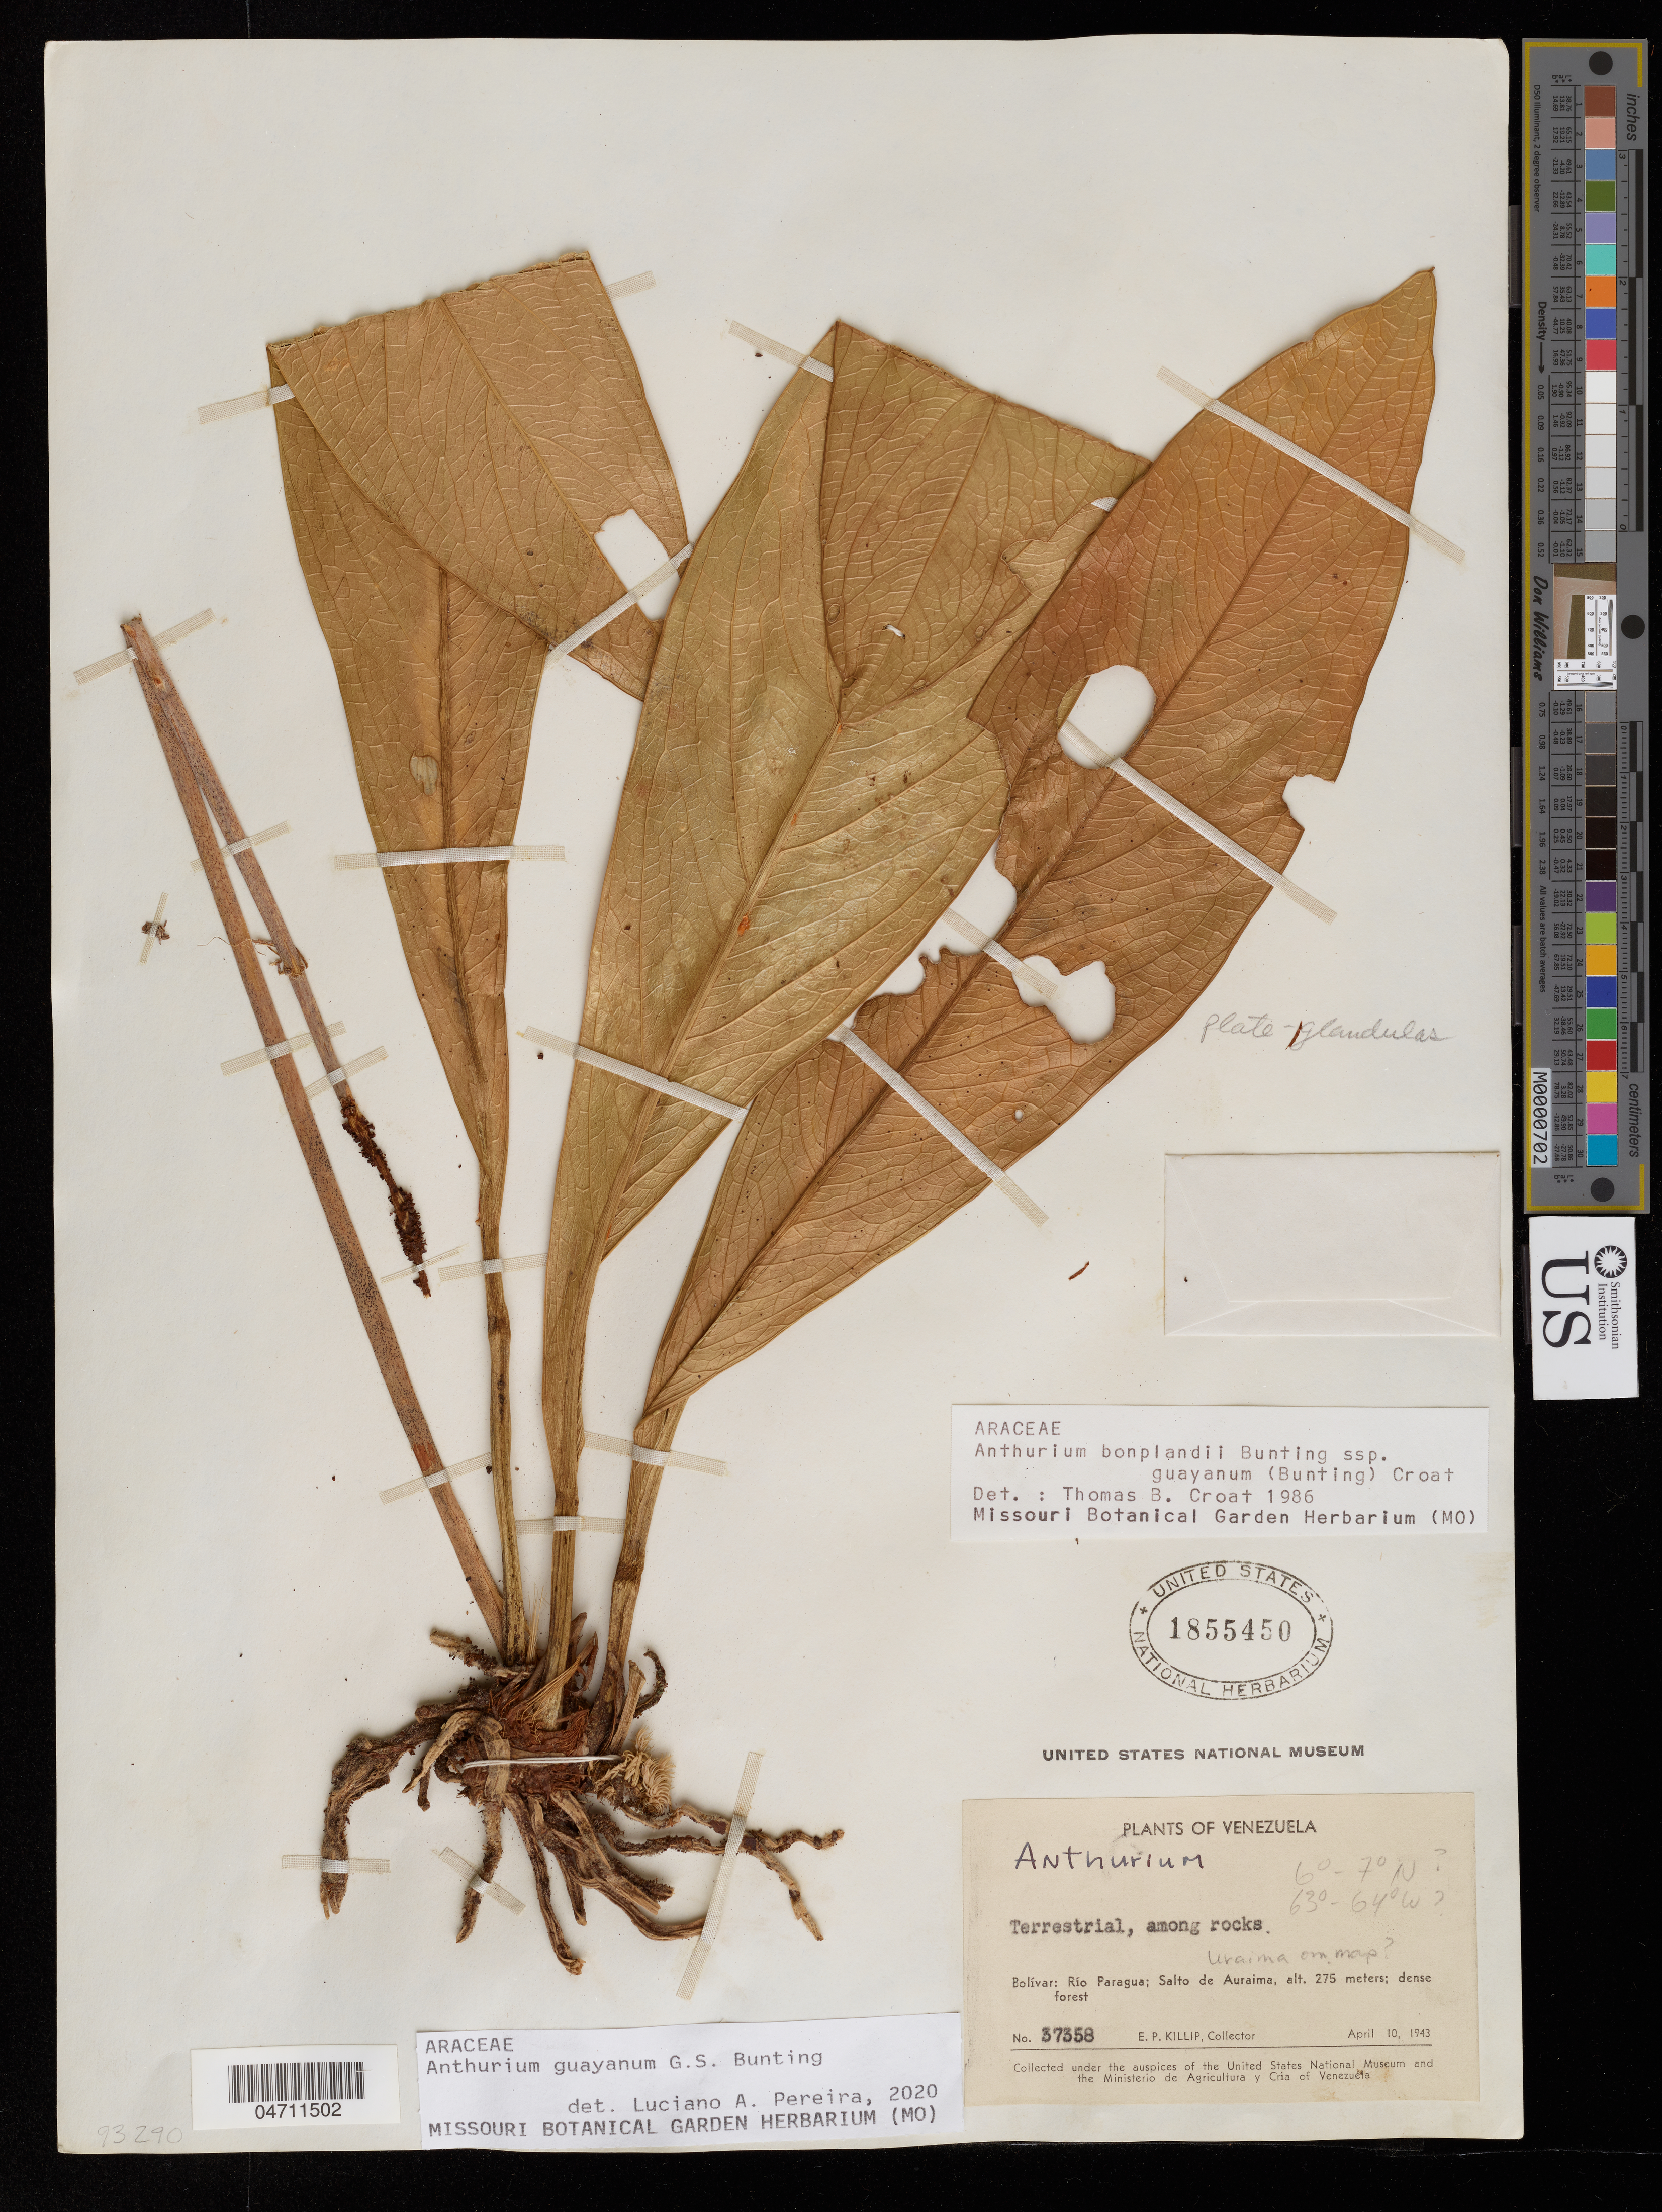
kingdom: Plantae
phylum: Tracheophyta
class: Magnoliopsida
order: Asterales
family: Asteraceae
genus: Grindelia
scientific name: Grindelia lanceolata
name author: Nutt.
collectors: T. S. Quedensley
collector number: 19236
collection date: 2017-09-28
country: United States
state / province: Missouri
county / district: Taney County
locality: Henninig Conservation Area, MDC Glade #83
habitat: Dolomite flade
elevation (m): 362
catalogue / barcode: US 3763797